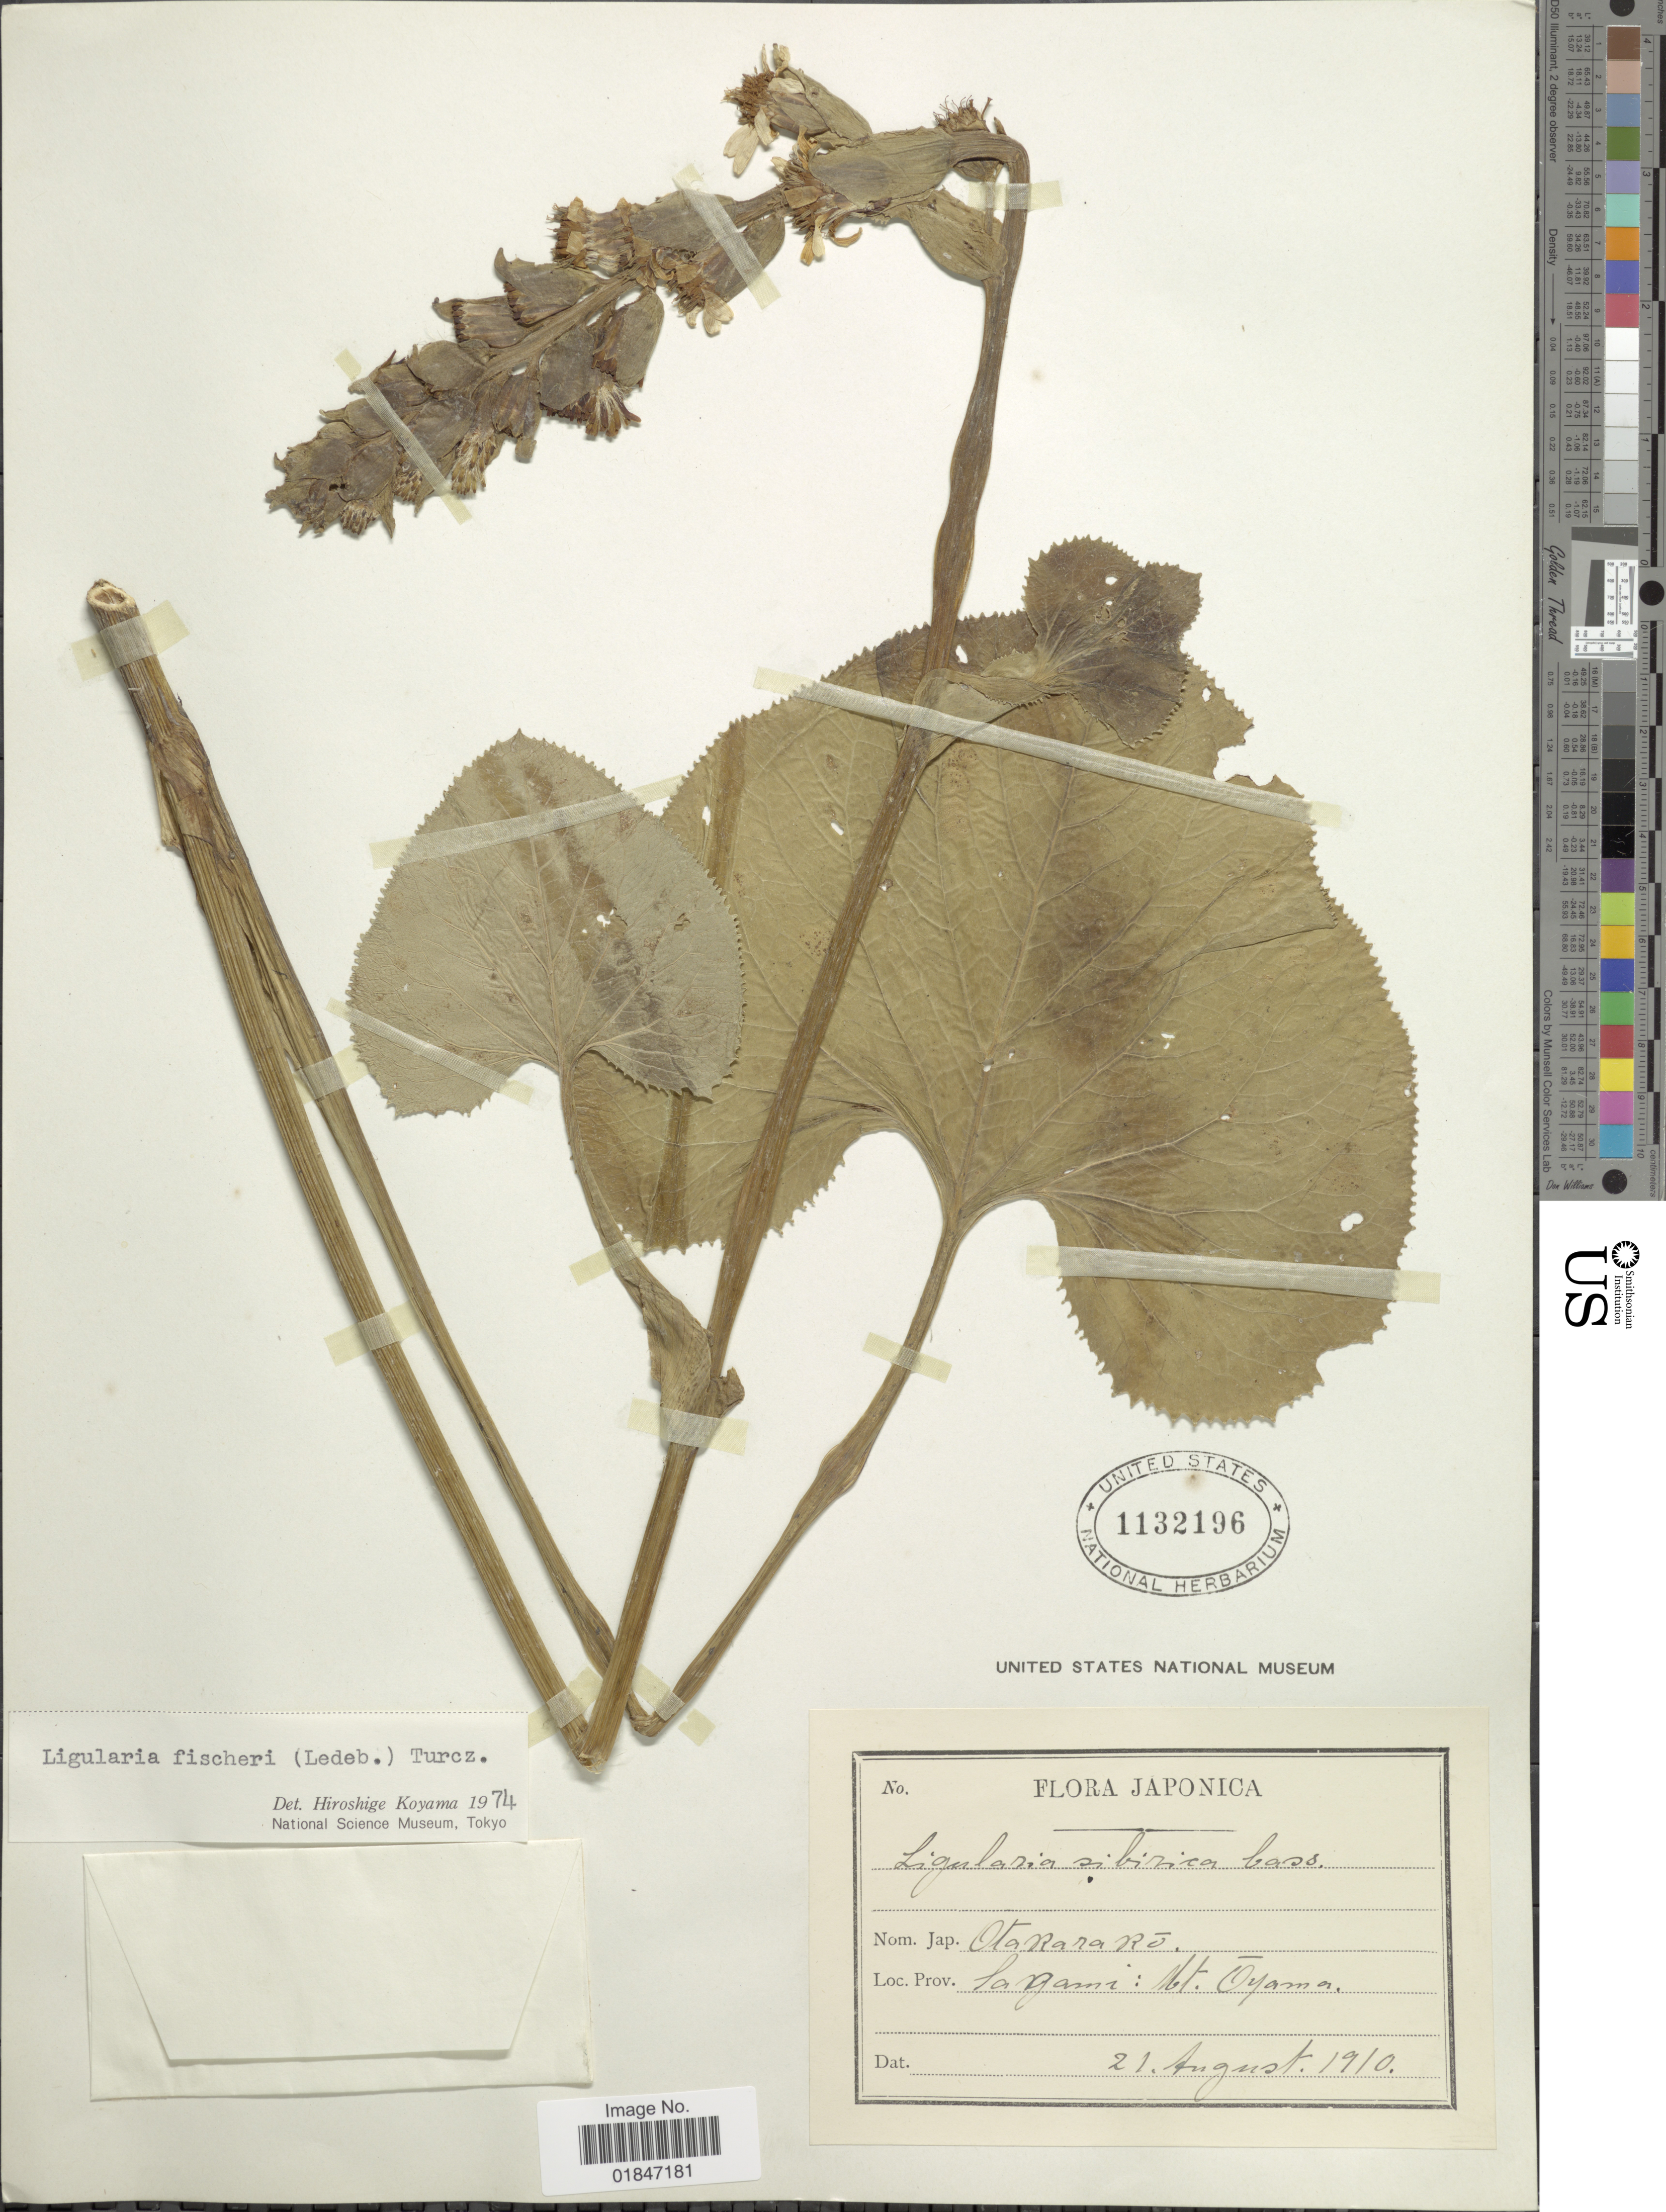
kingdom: Plantae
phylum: Tracheophyta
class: Magnoliopsida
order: Asterales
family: Asteraceae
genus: Ligularia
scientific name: Ligularia fischeri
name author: (Ledeb.) Turcz.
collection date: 1910-08-21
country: Japan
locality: La Gami: Mt. Oyama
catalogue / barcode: US 1132196